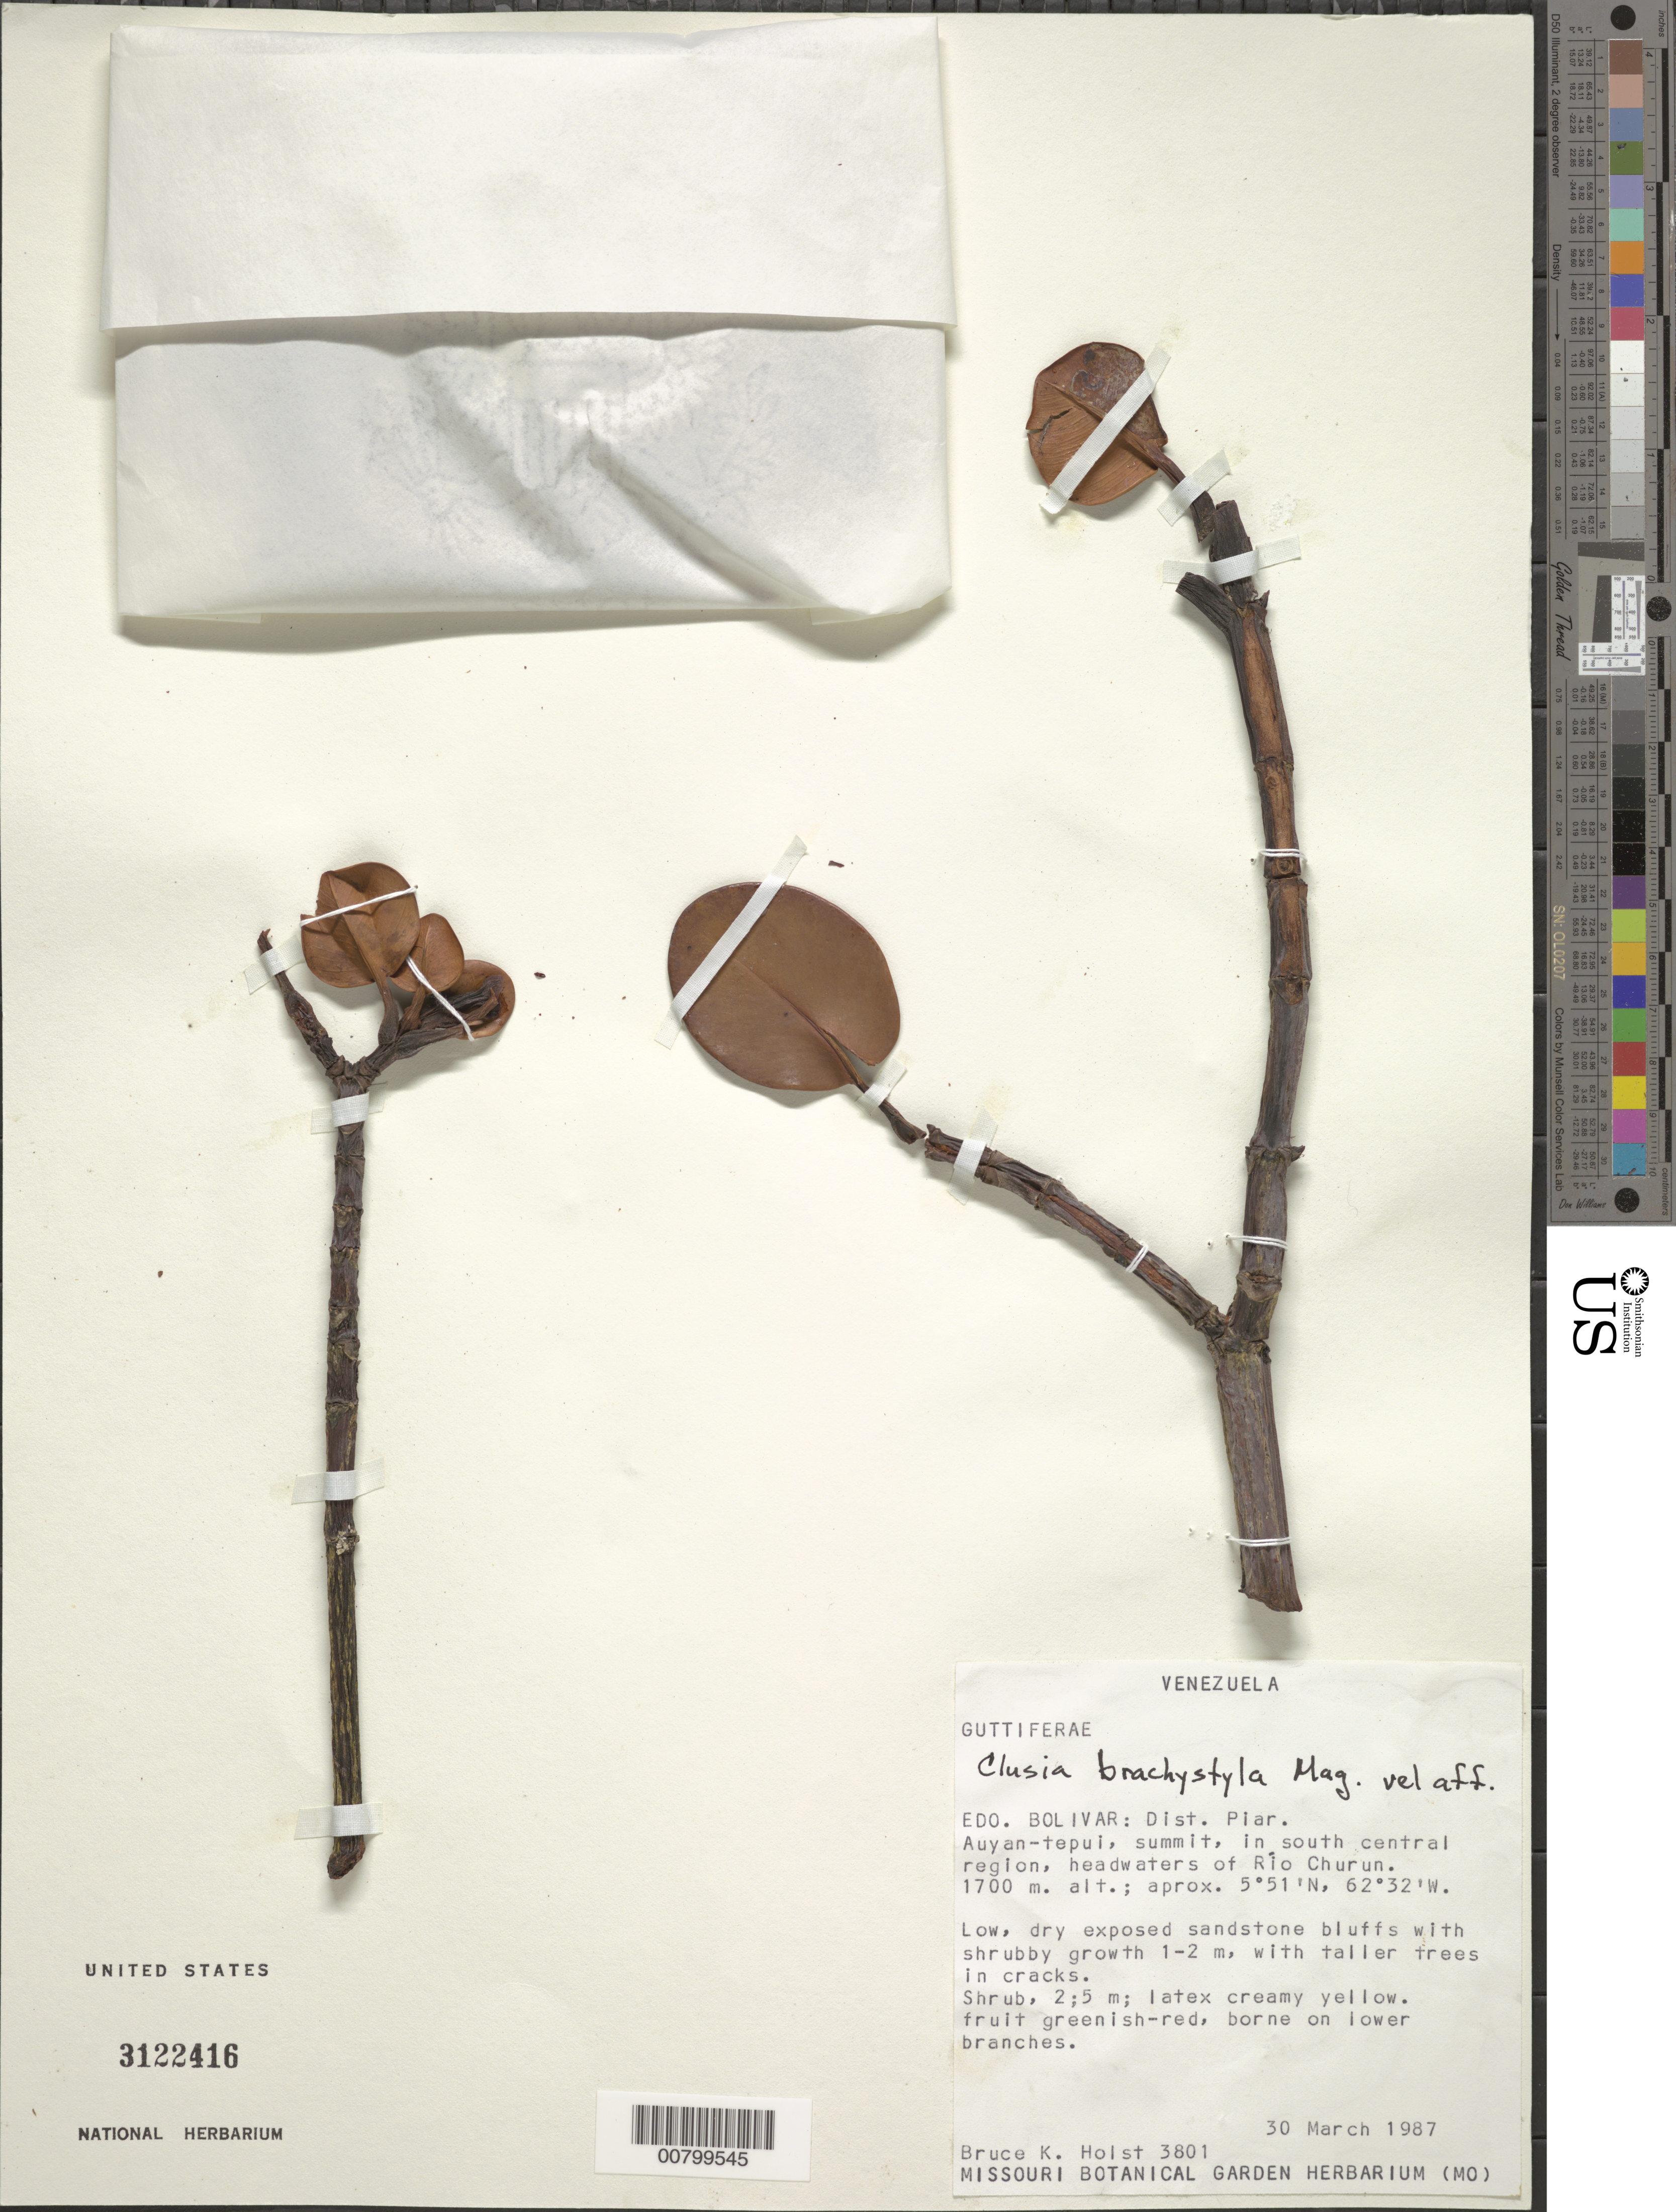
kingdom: Plantae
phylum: Tracheophyta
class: Magnoliopsida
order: Malpighiales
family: Clusiaceae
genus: Clusia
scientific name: Clusia brachystyla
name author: Maguire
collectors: B. Holst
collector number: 3801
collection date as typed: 30-Mar-87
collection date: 1987-03-30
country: Venezuela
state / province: Bolívar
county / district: Piar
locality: Auyan-tepuí, summit, south-central region, headwaters of Río Churún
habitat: Low, dry, exposed sandstone bluffs with shrubby growth 1-2 m, with taller trees in cracks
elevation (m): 1700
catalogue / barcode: US 3122416